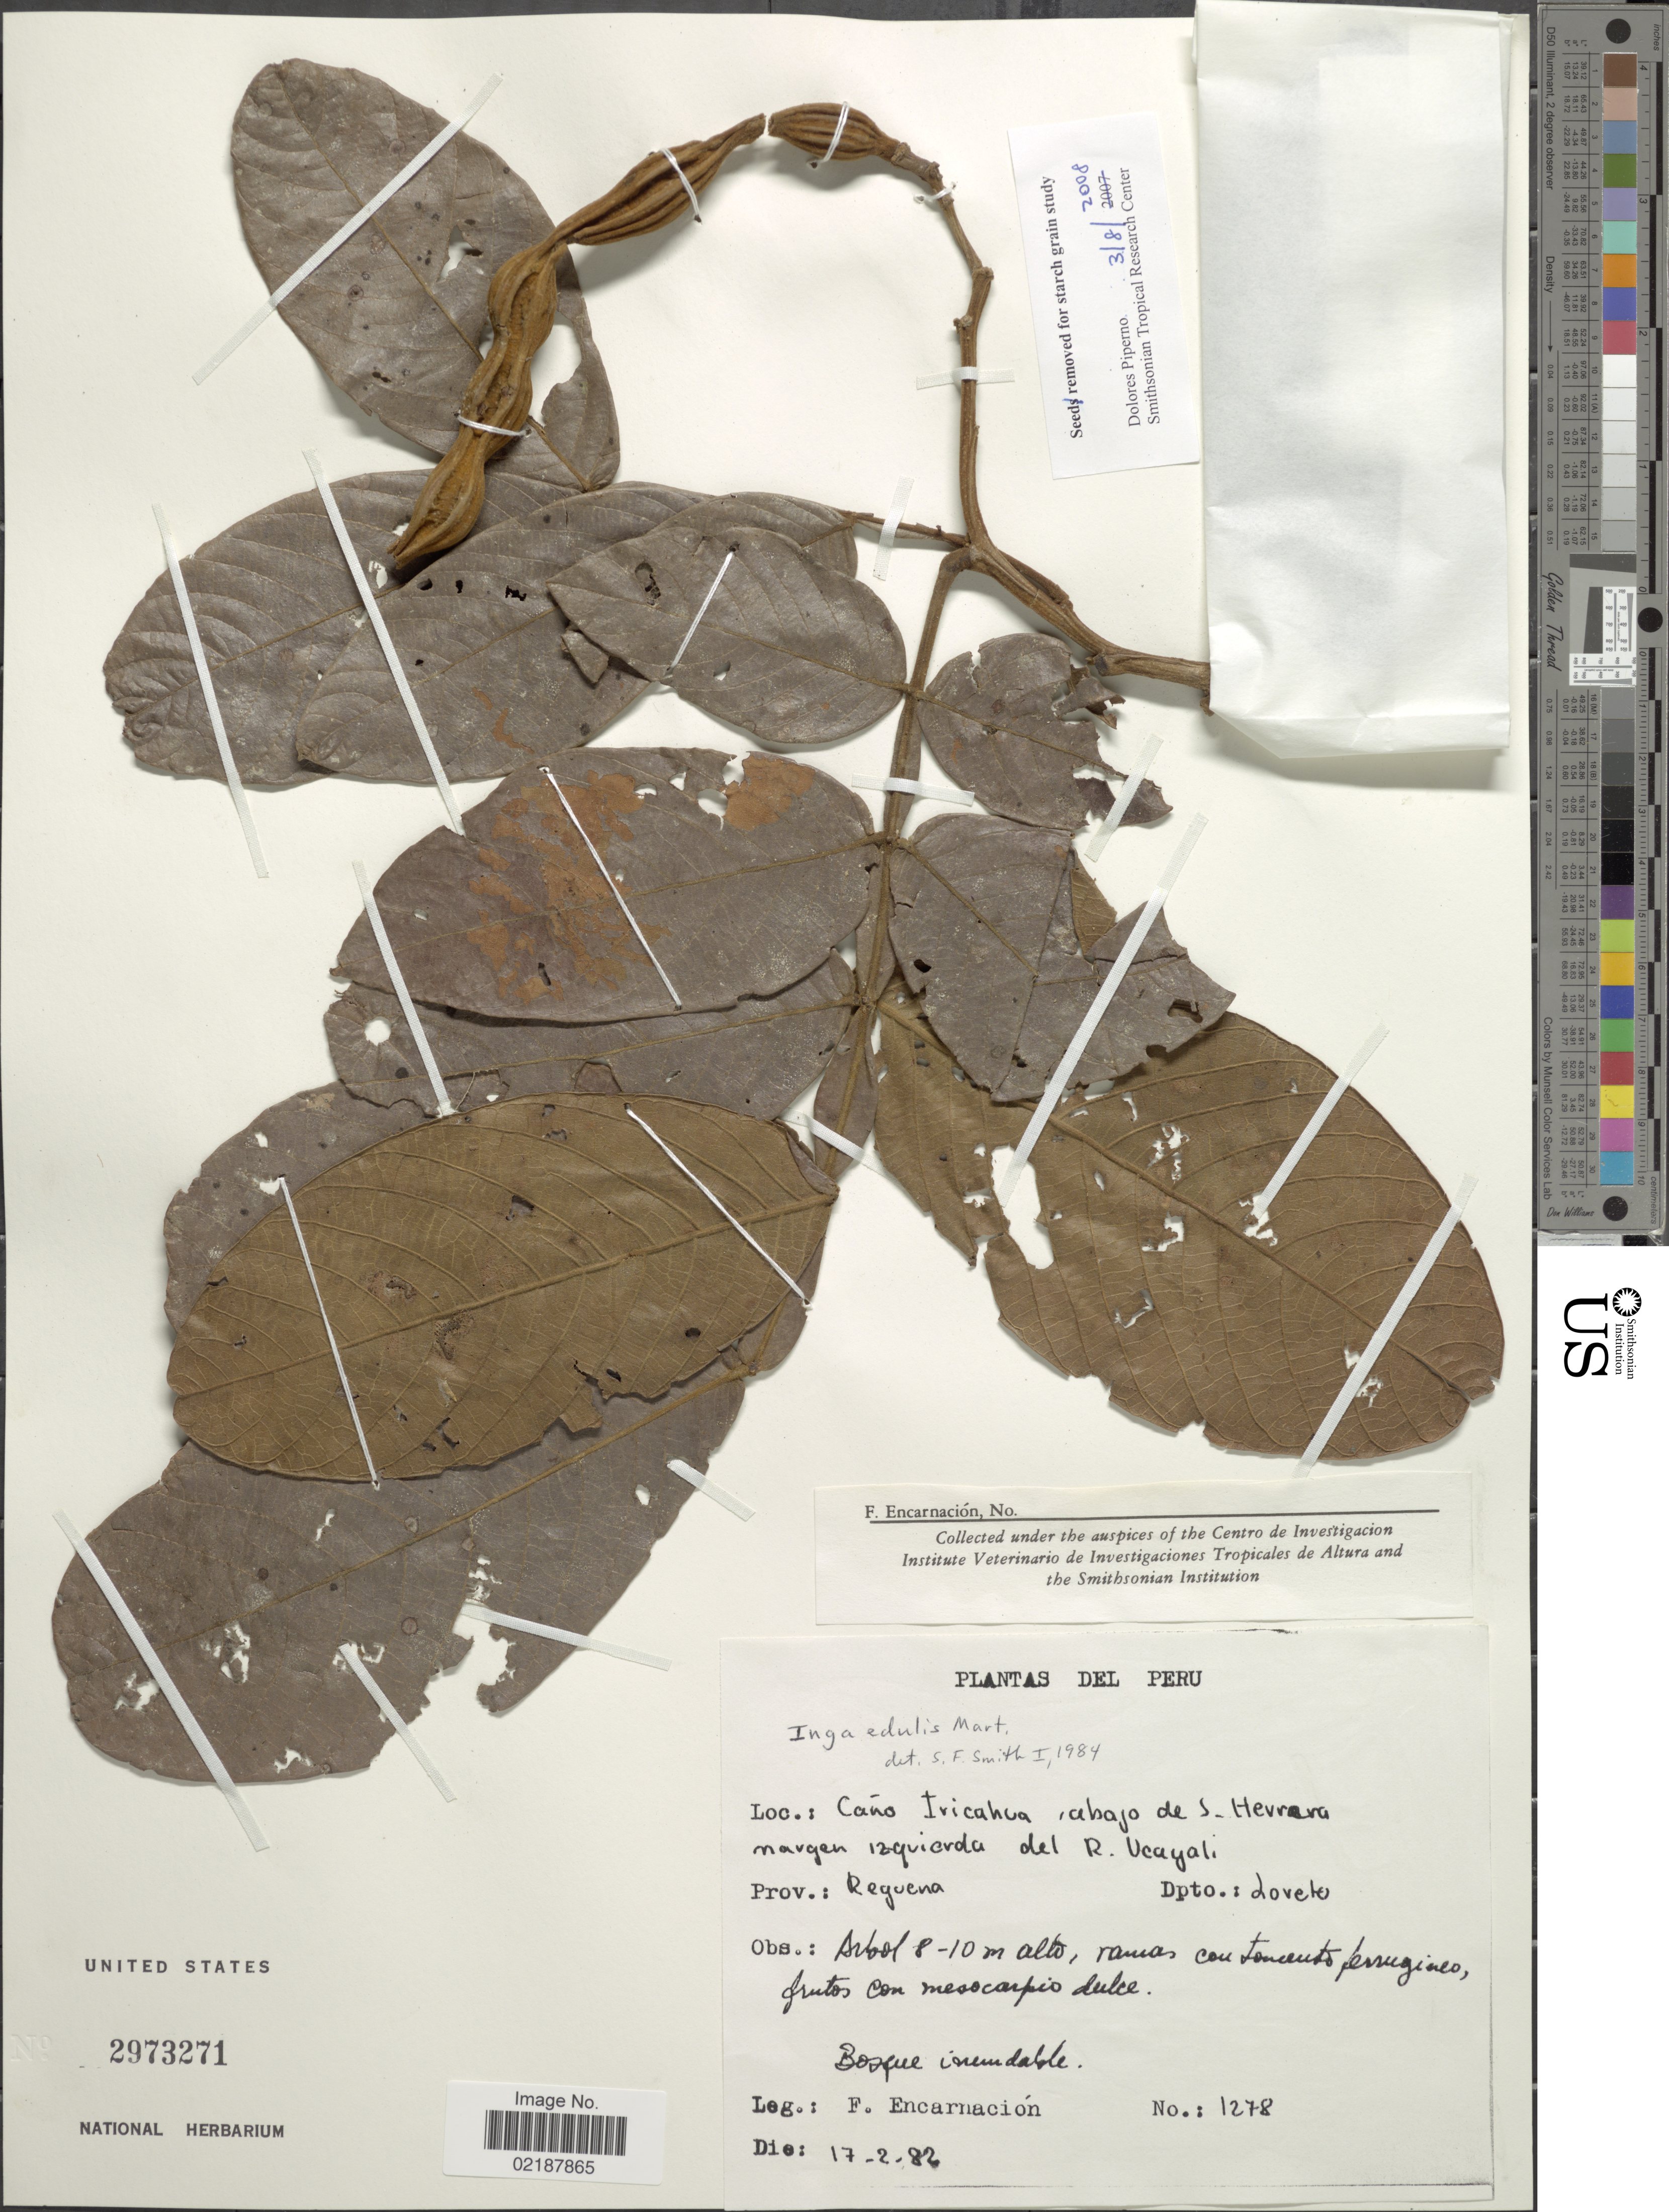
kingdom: Plantae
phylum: Tracheophyta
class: Magnoliopsida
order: Fabales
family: Fabaceae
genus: Inga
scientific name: Inga edulis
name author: Mart.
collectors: F. Encarnación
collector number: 1278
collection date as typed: Transcribed d/m/y: 17/2/82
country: Peru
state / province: Loreto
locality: Caño Iricahua abajo de Jenaro Herrera margen izquierda del R. Ucayali, Prov. Requena, Dpto. Loreto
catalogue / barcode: US 2973271